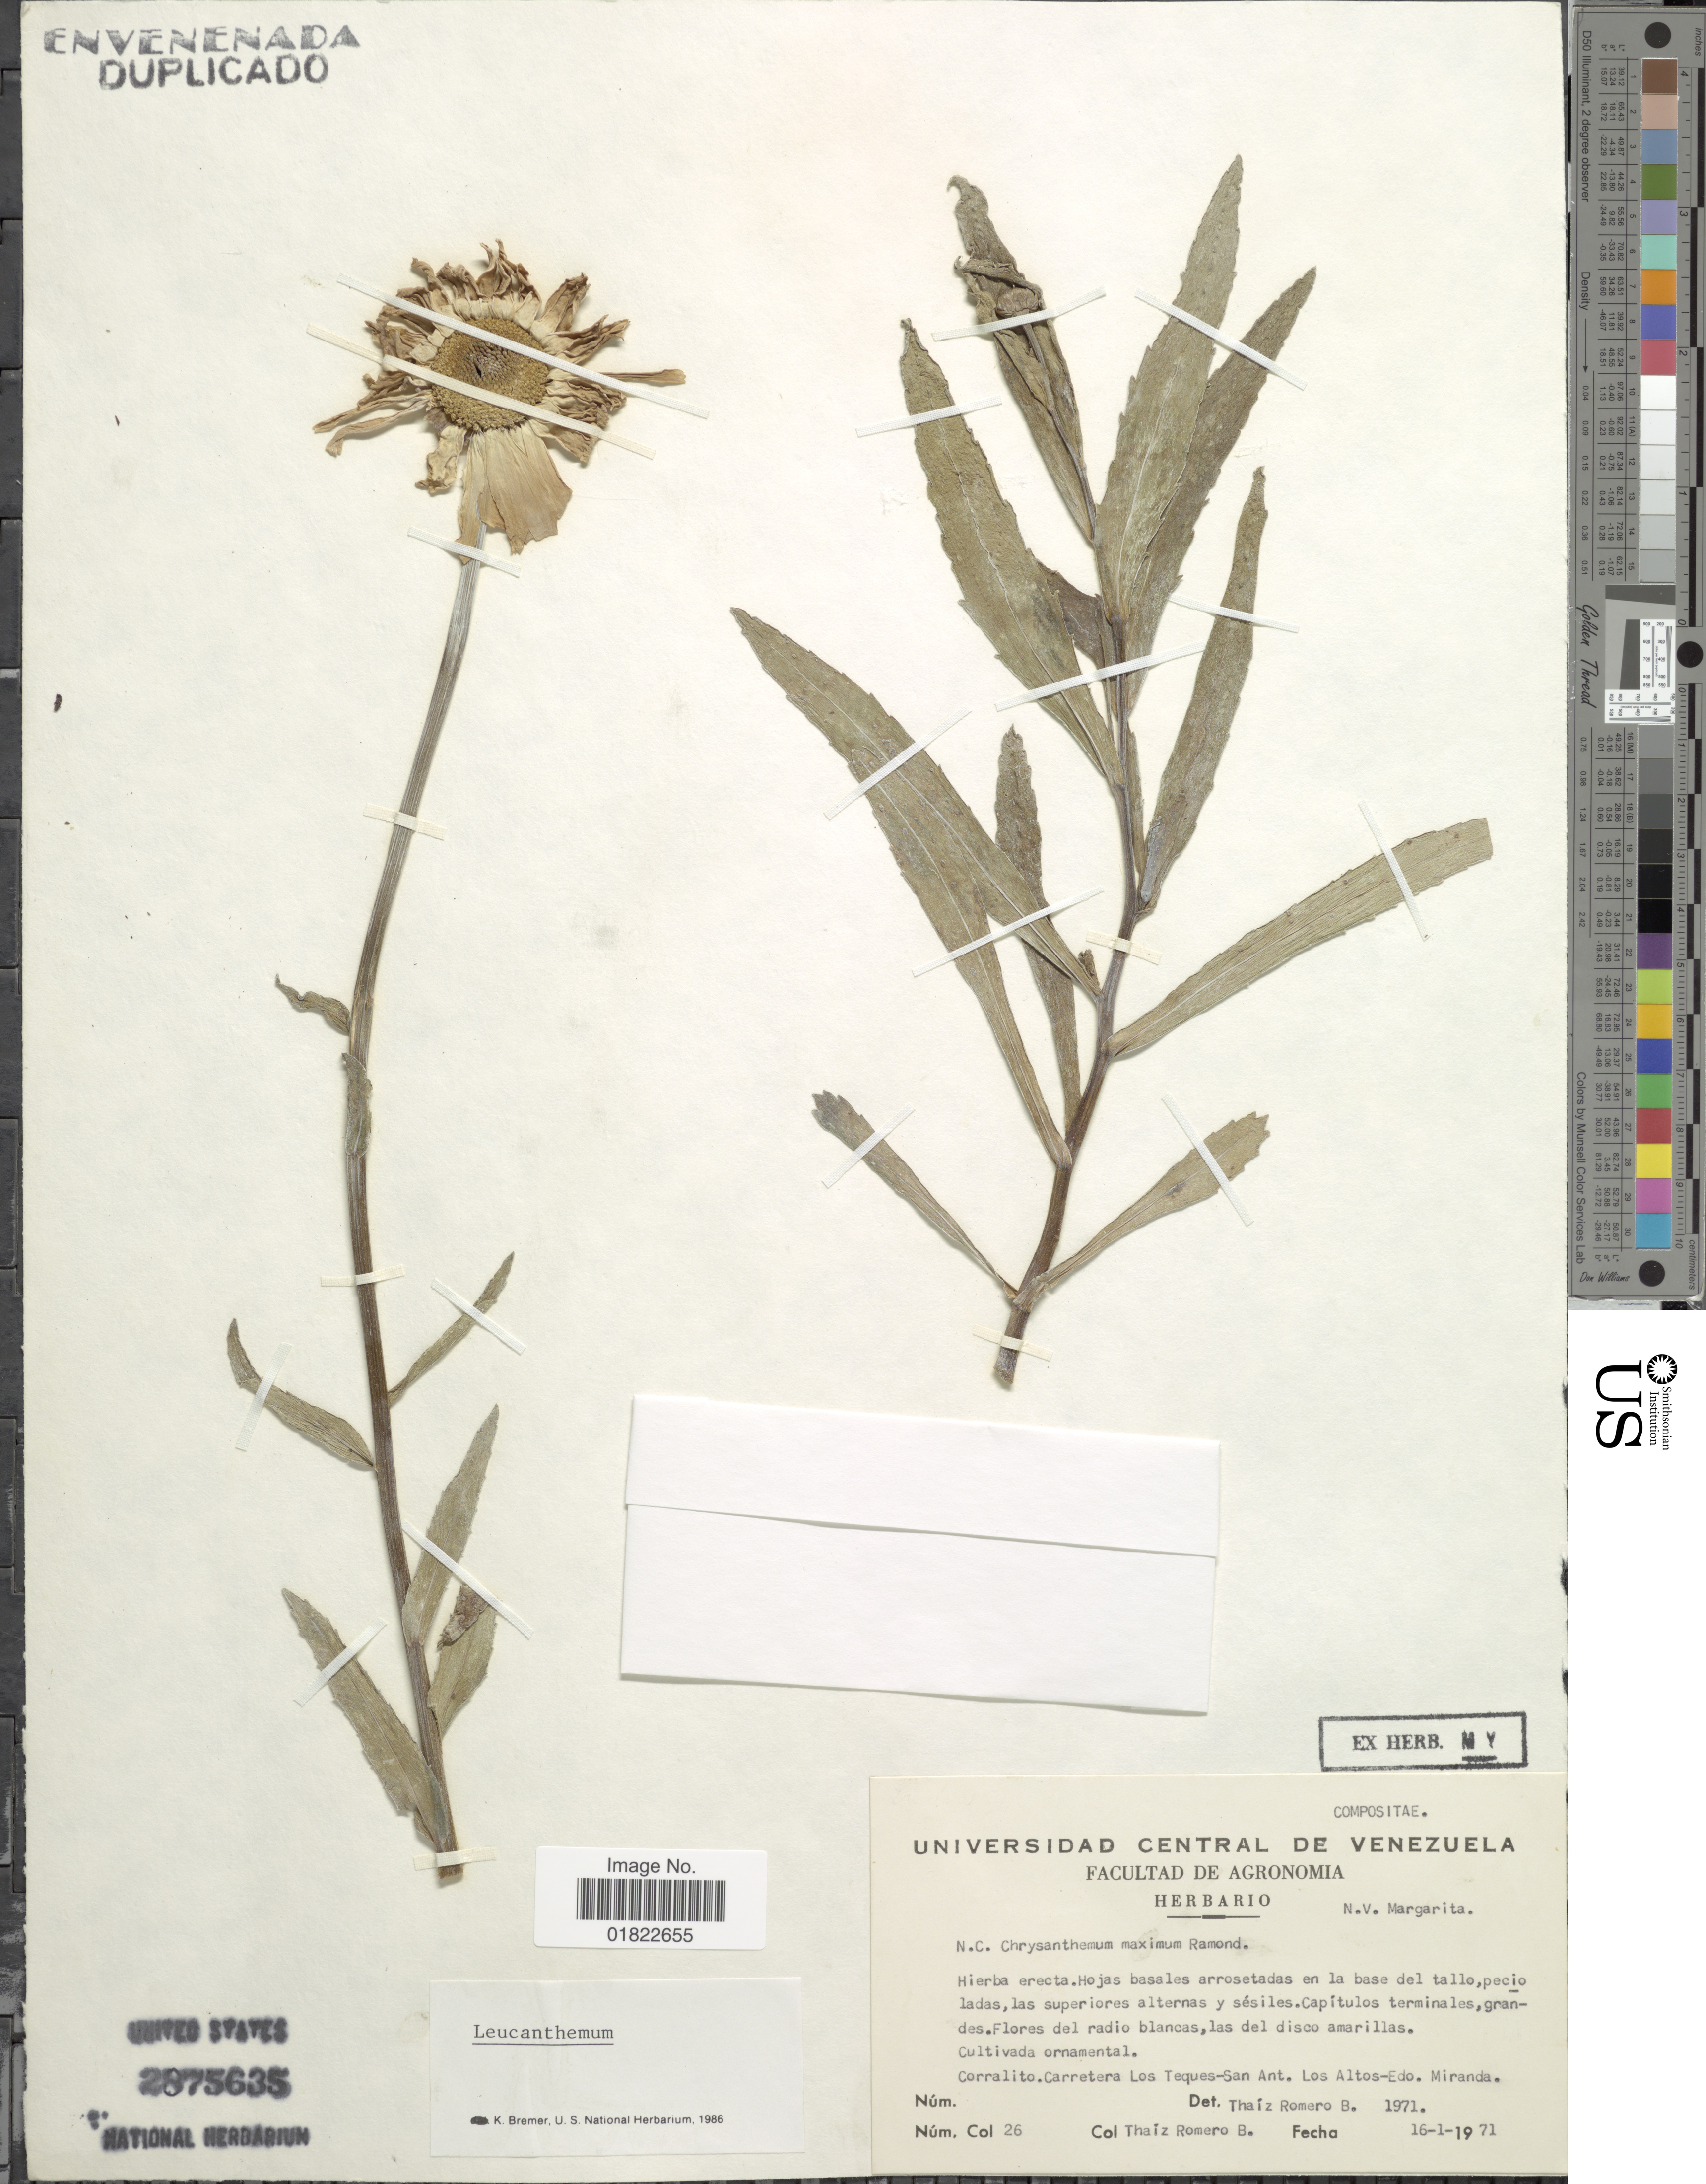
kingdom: Plantae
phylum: Tracheophyta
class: Magnoliopsida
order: Asterales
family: Asteraceae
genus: Leucanthemum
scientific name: Leucanthemum maximum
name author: (Ramond) DC.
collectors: T. Romero B.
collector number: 26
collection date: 1971-01-16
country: Venezuela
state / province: Miranda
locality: Corralito, Carretera Los Teques-San Ant. Los Altos - Edo. Miranda.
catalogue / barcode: US 2875635